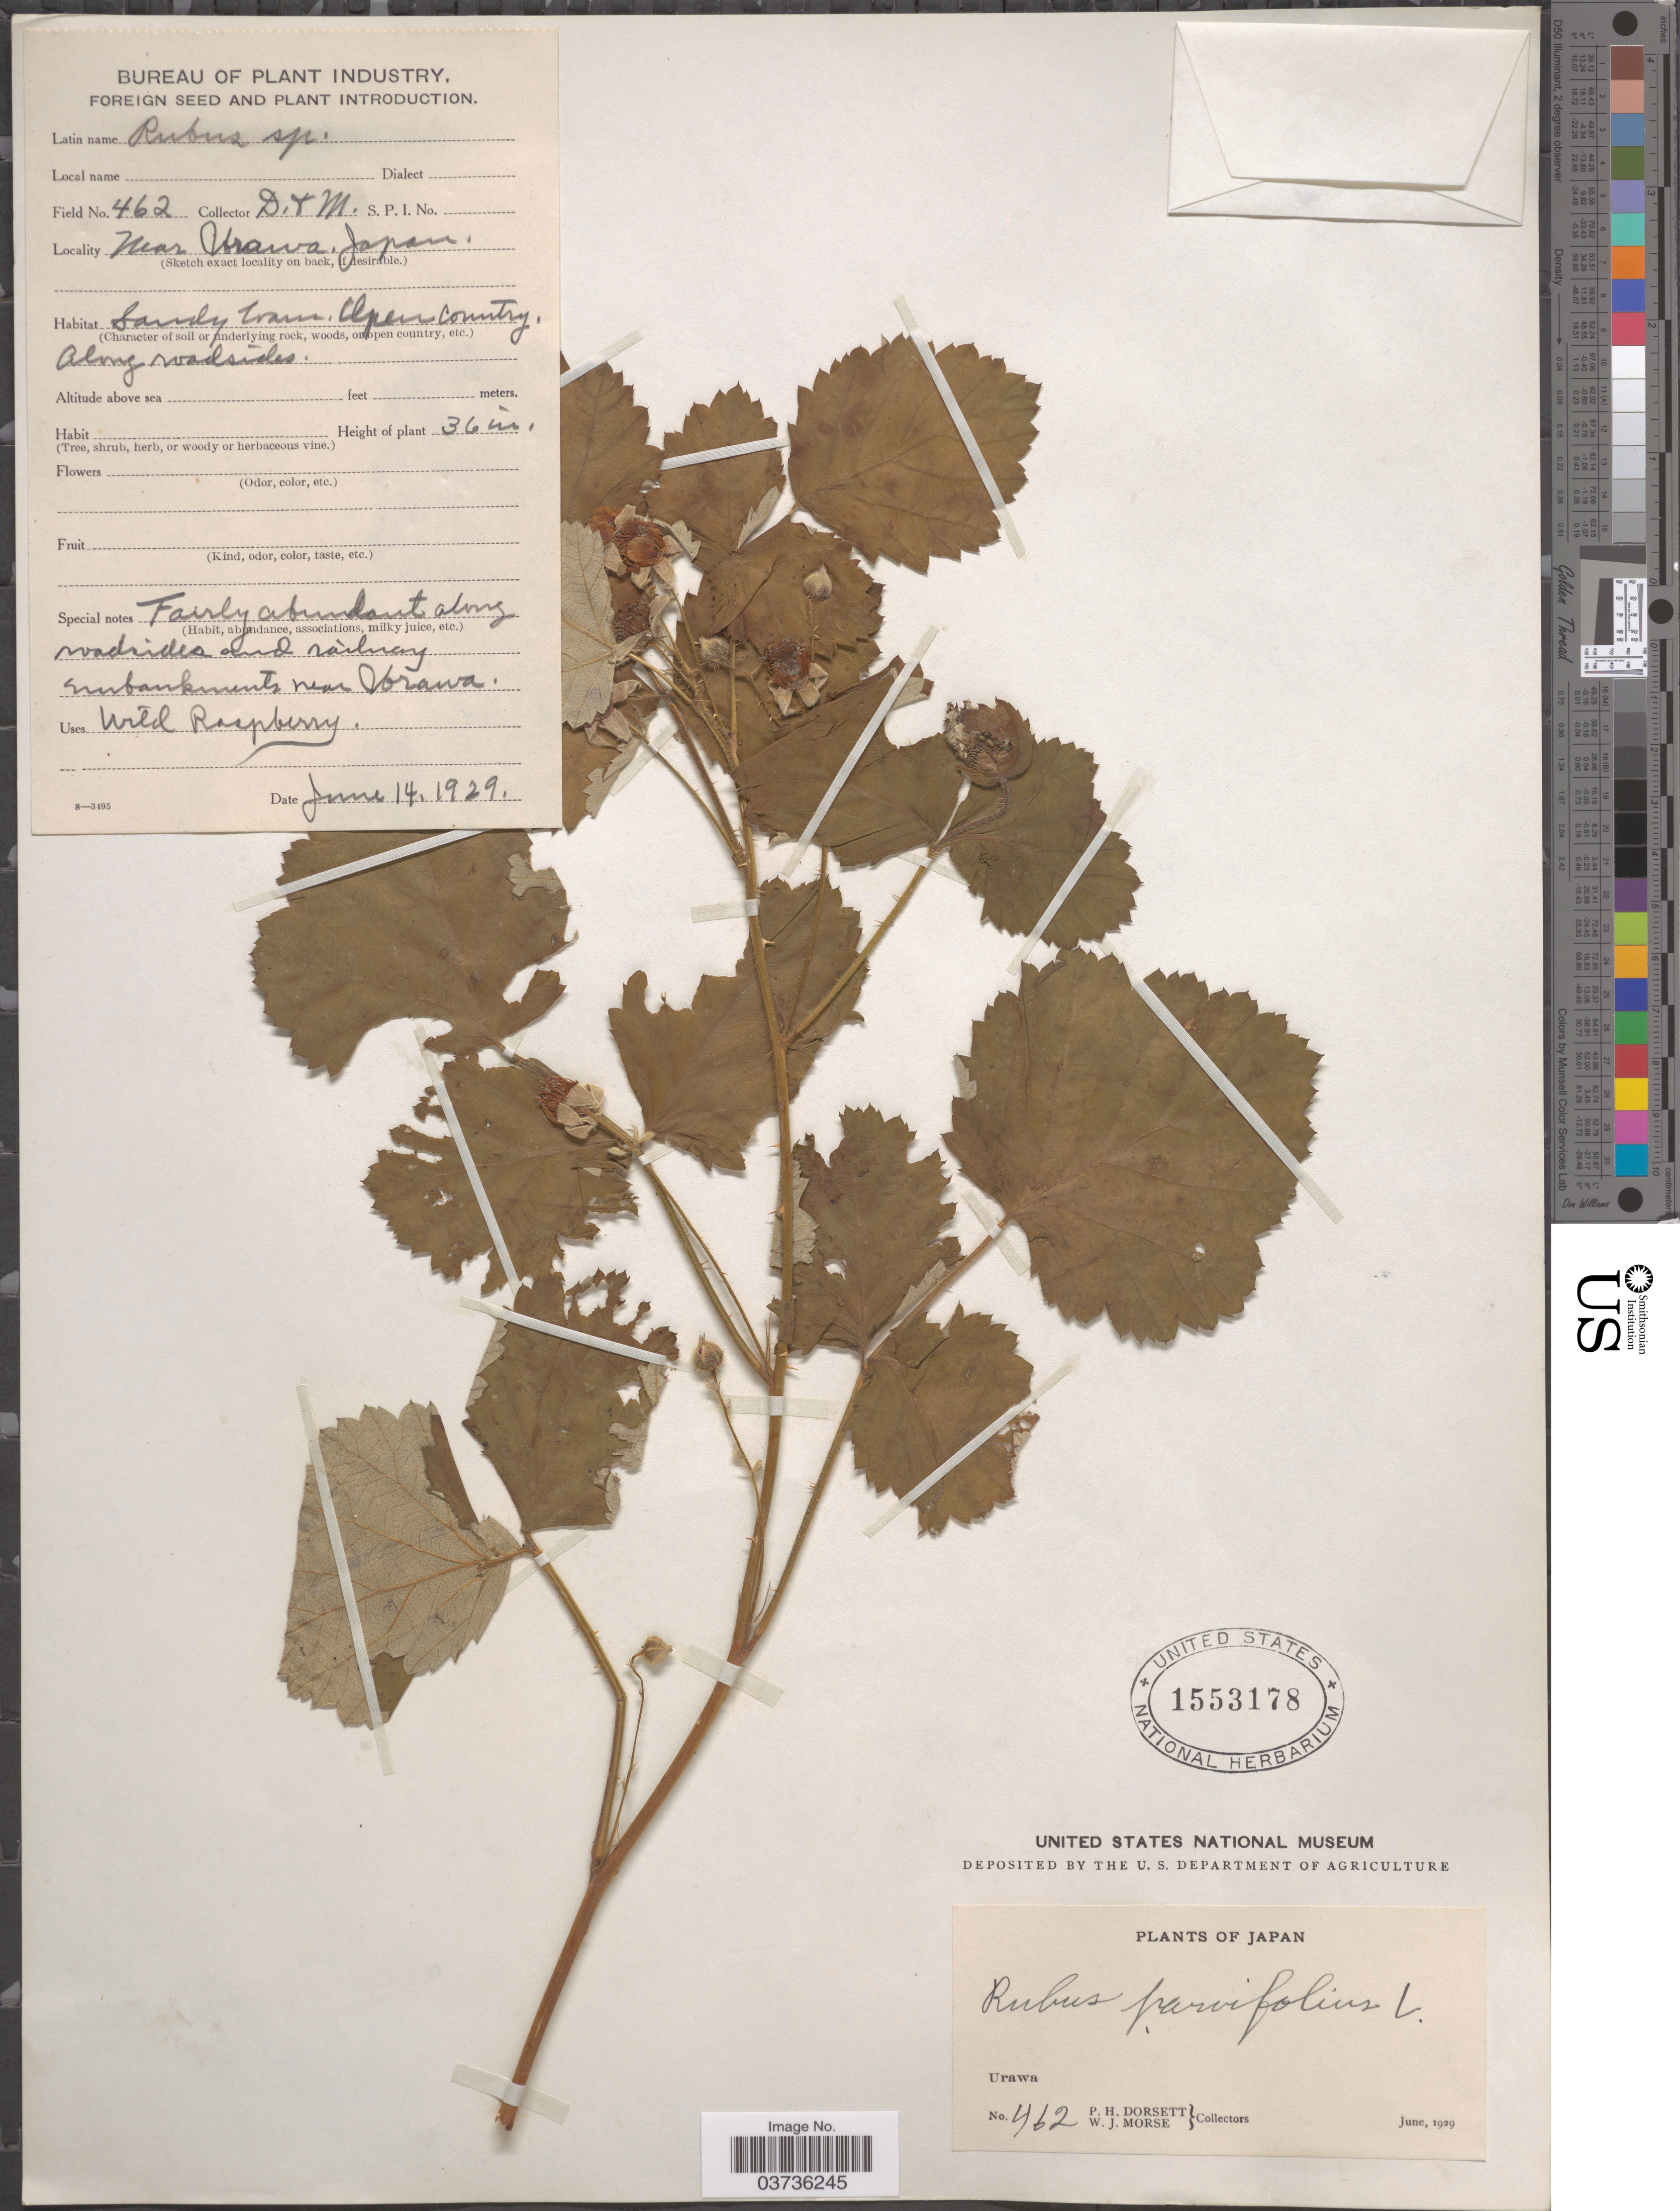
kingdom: Plantae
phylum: Tracheophyta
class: Magnoliopsida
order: Rosales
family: Rosaceae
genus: Rubus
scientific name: Rubus parvifolius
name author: L.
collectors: P. H. Dorsett & W. J. Morse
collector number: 462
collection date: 1929-06-14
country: Japan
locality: Near Urawa. Alpen Country.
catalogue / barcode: US 1553178